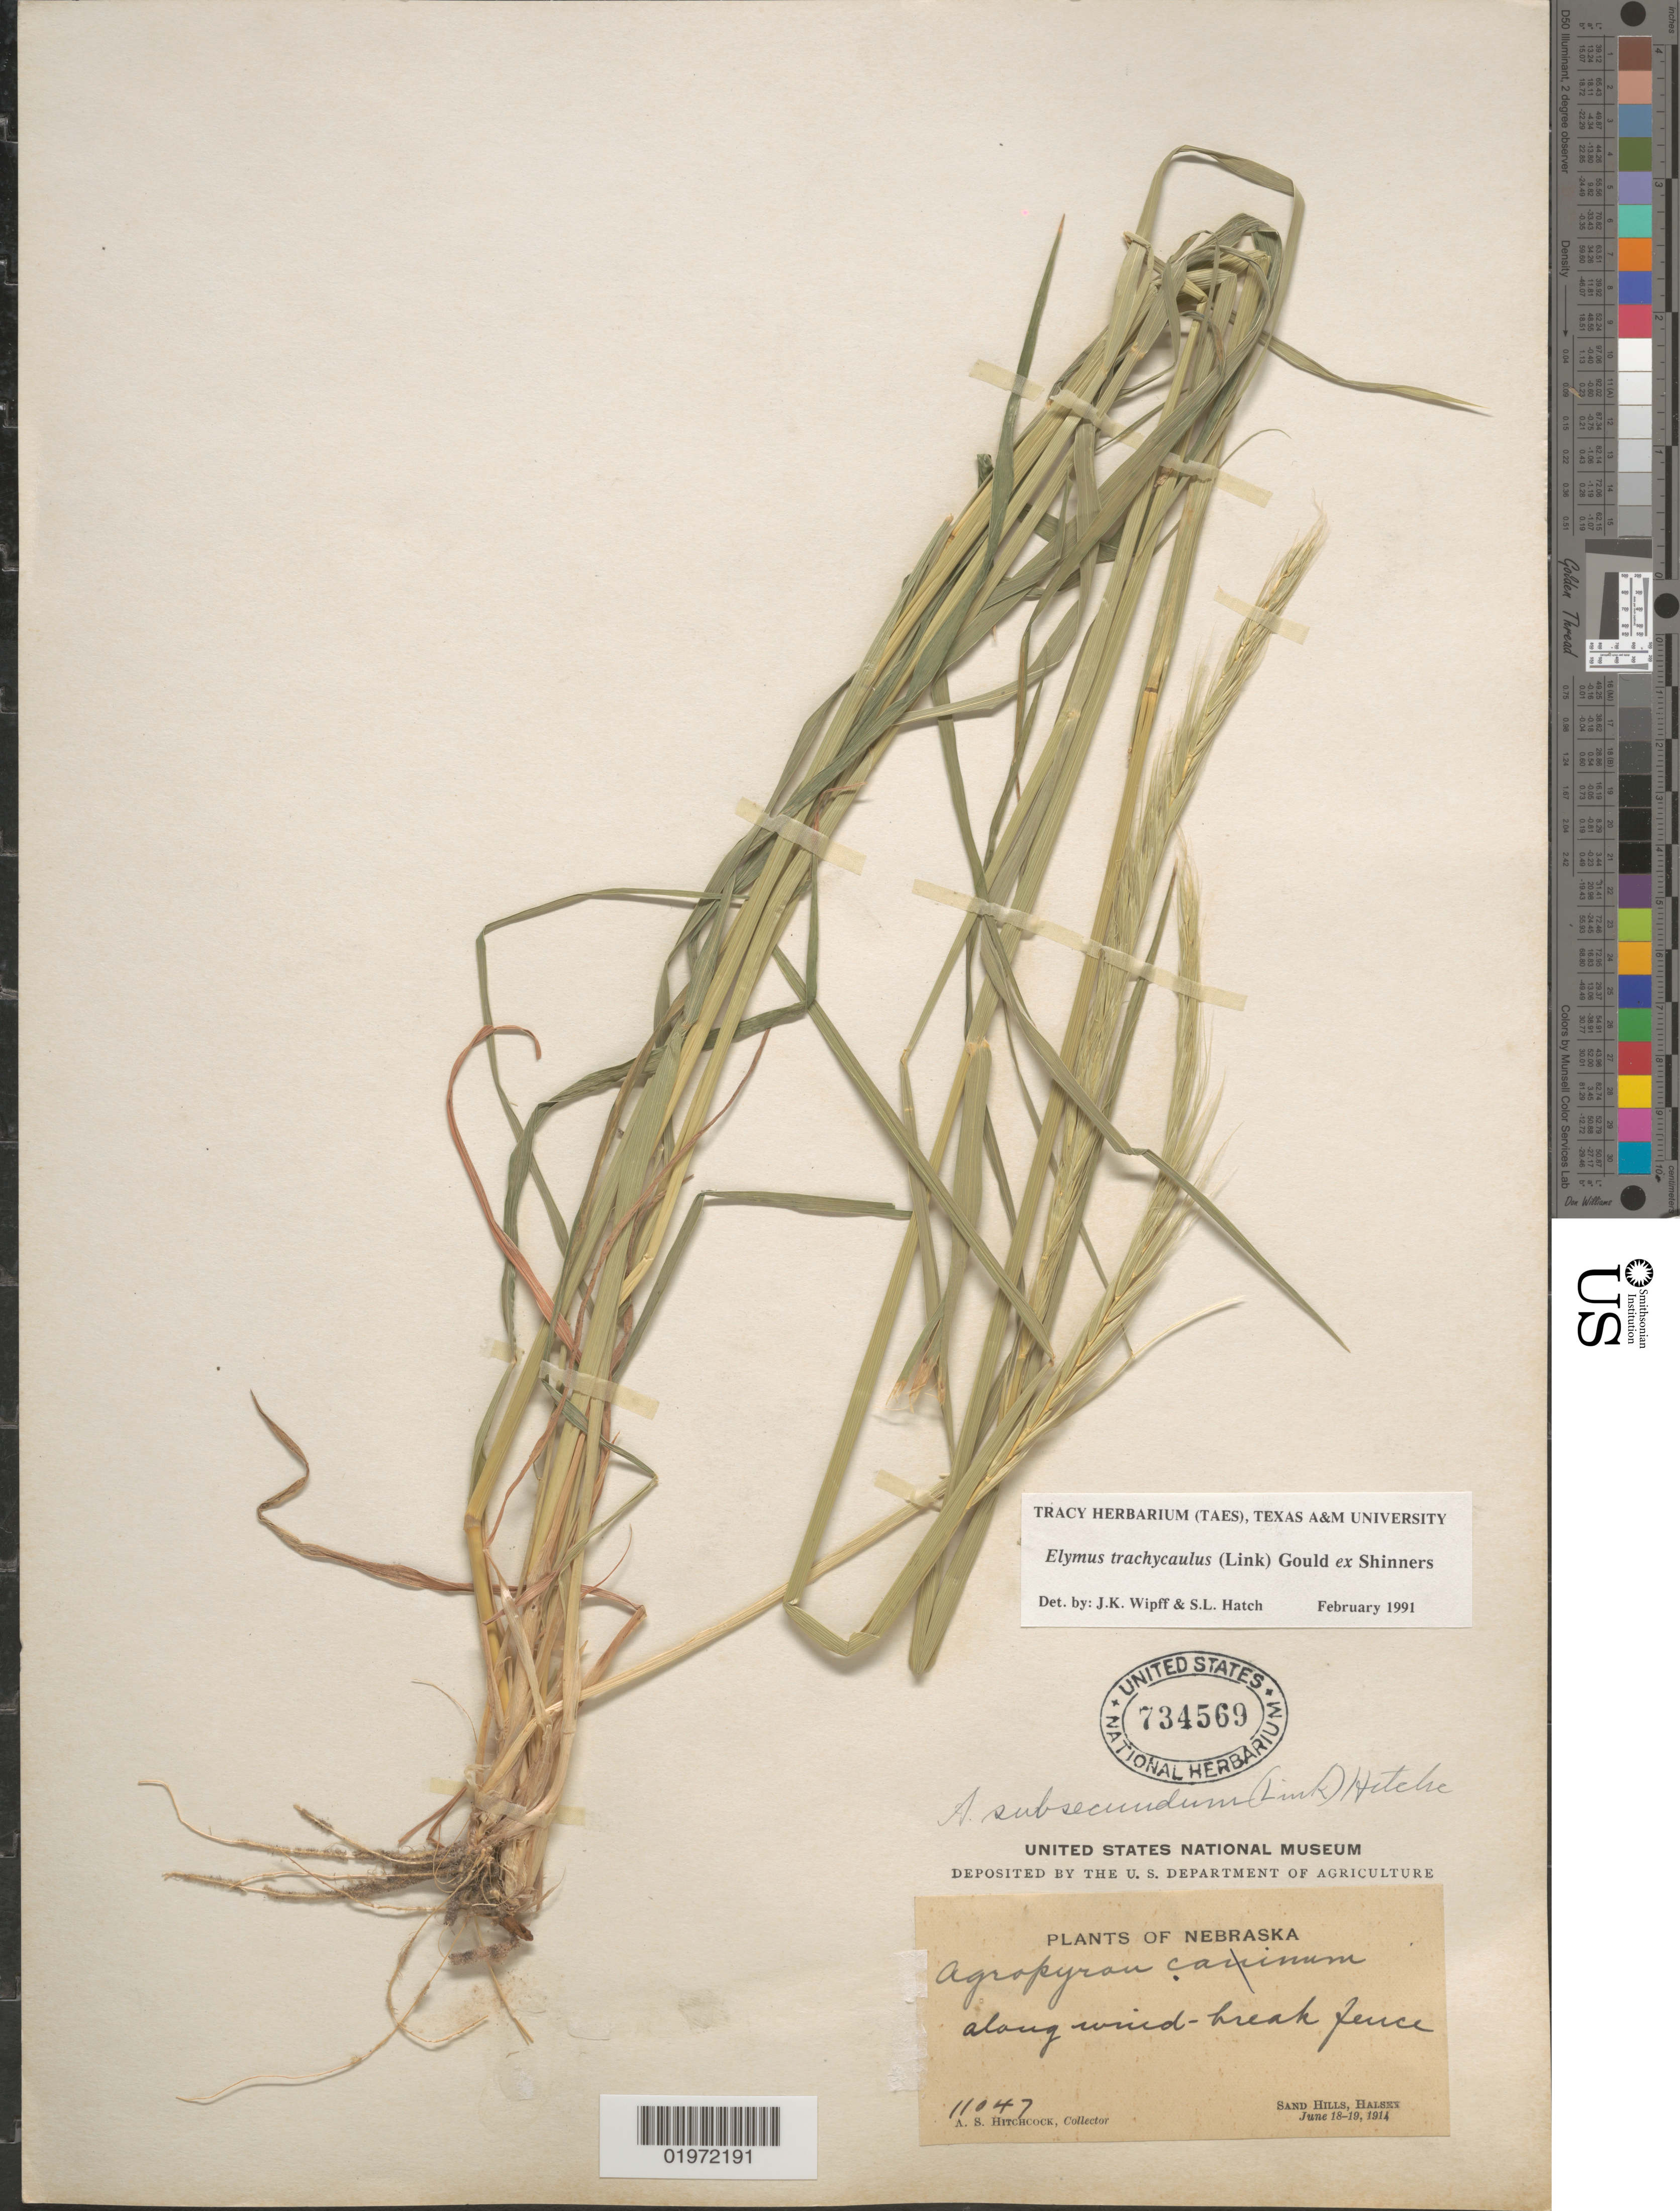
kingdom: Plantae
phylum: Tracheophyta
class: Liliopsida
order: Poales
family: Poaceae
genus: Elymus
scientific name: Elymus trachycaulus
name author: (Link) Gould ex Shinners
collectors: A. S. Hitchcock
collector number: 11047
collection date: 1914-06-18/1914-06-19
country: United States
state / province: Nebraska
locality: Sand Hills, Halsey.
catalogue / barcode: US 734569